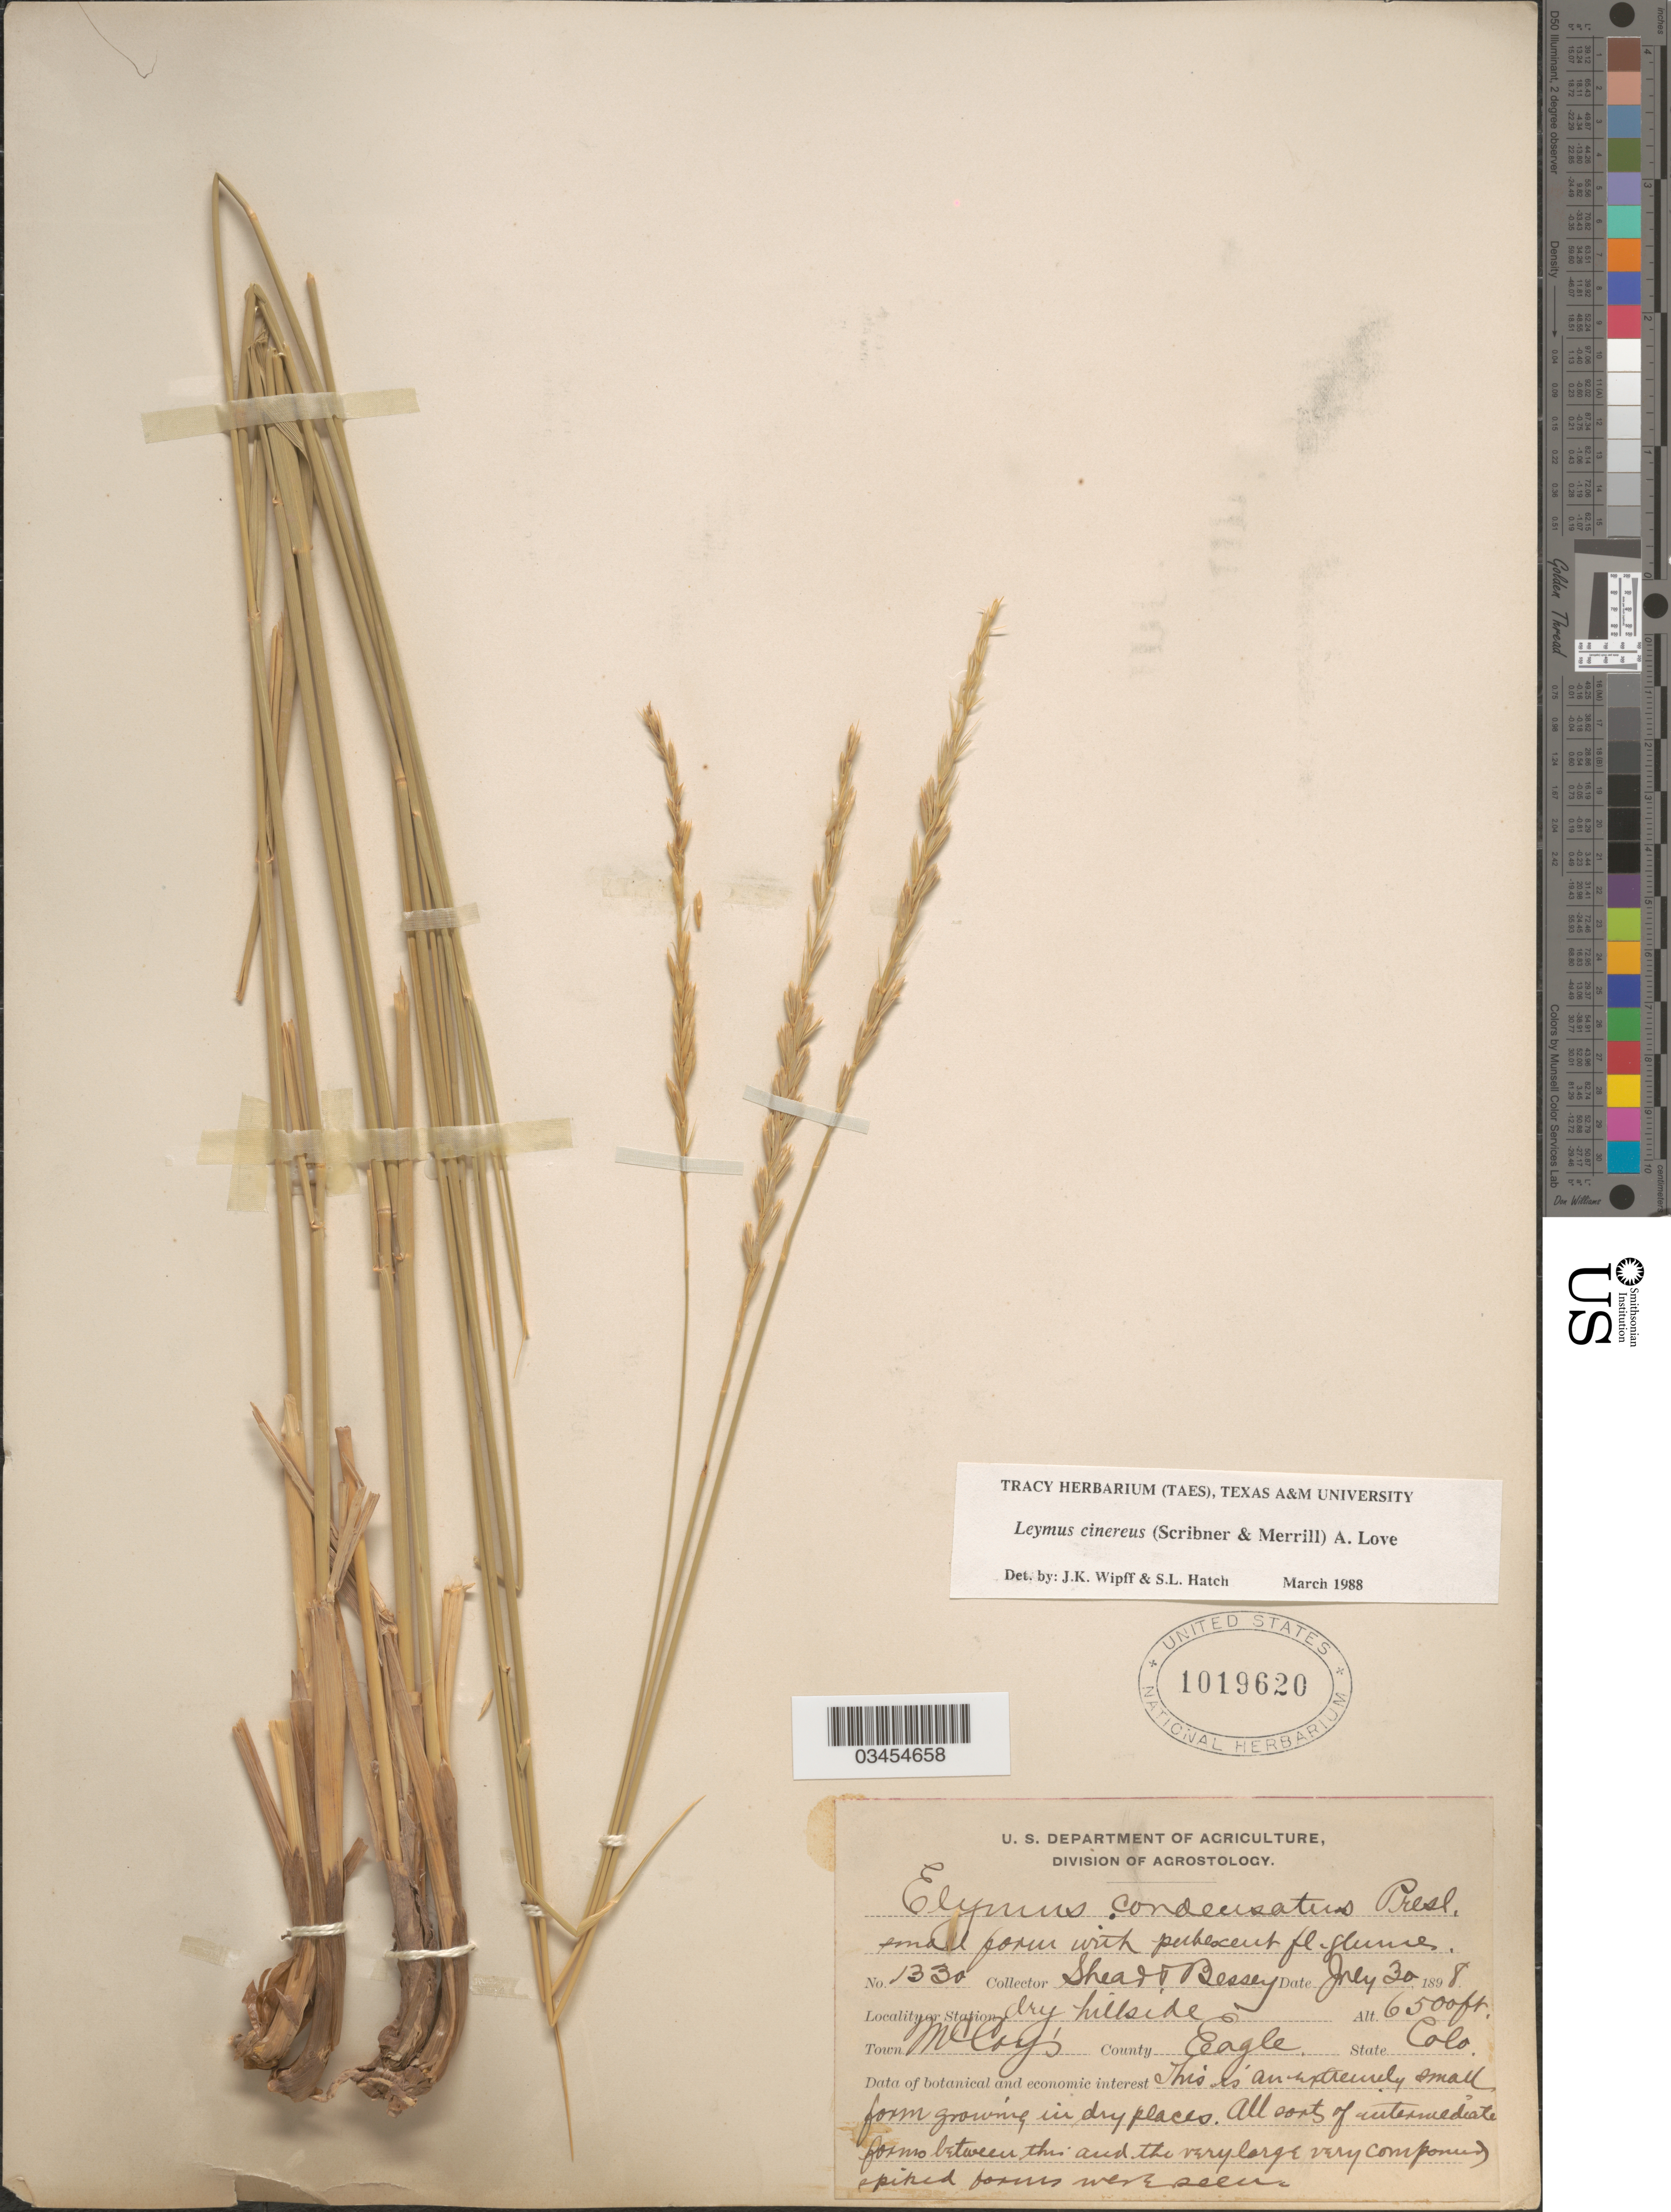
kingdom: Plantae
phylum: Tracheophyta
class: Liliopsida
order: Poales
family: Poaceae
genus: Leymus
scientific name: Leymus cinereus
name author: (Scribn. & Merr.) Á. Löve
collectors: -- Shear & -. Bessey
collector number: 1330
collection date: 1898-07-30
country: United States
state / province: Colorado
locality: Dry hillside. Town McCoy's. County Eagle.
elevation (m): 1981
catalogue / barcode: US 1019620